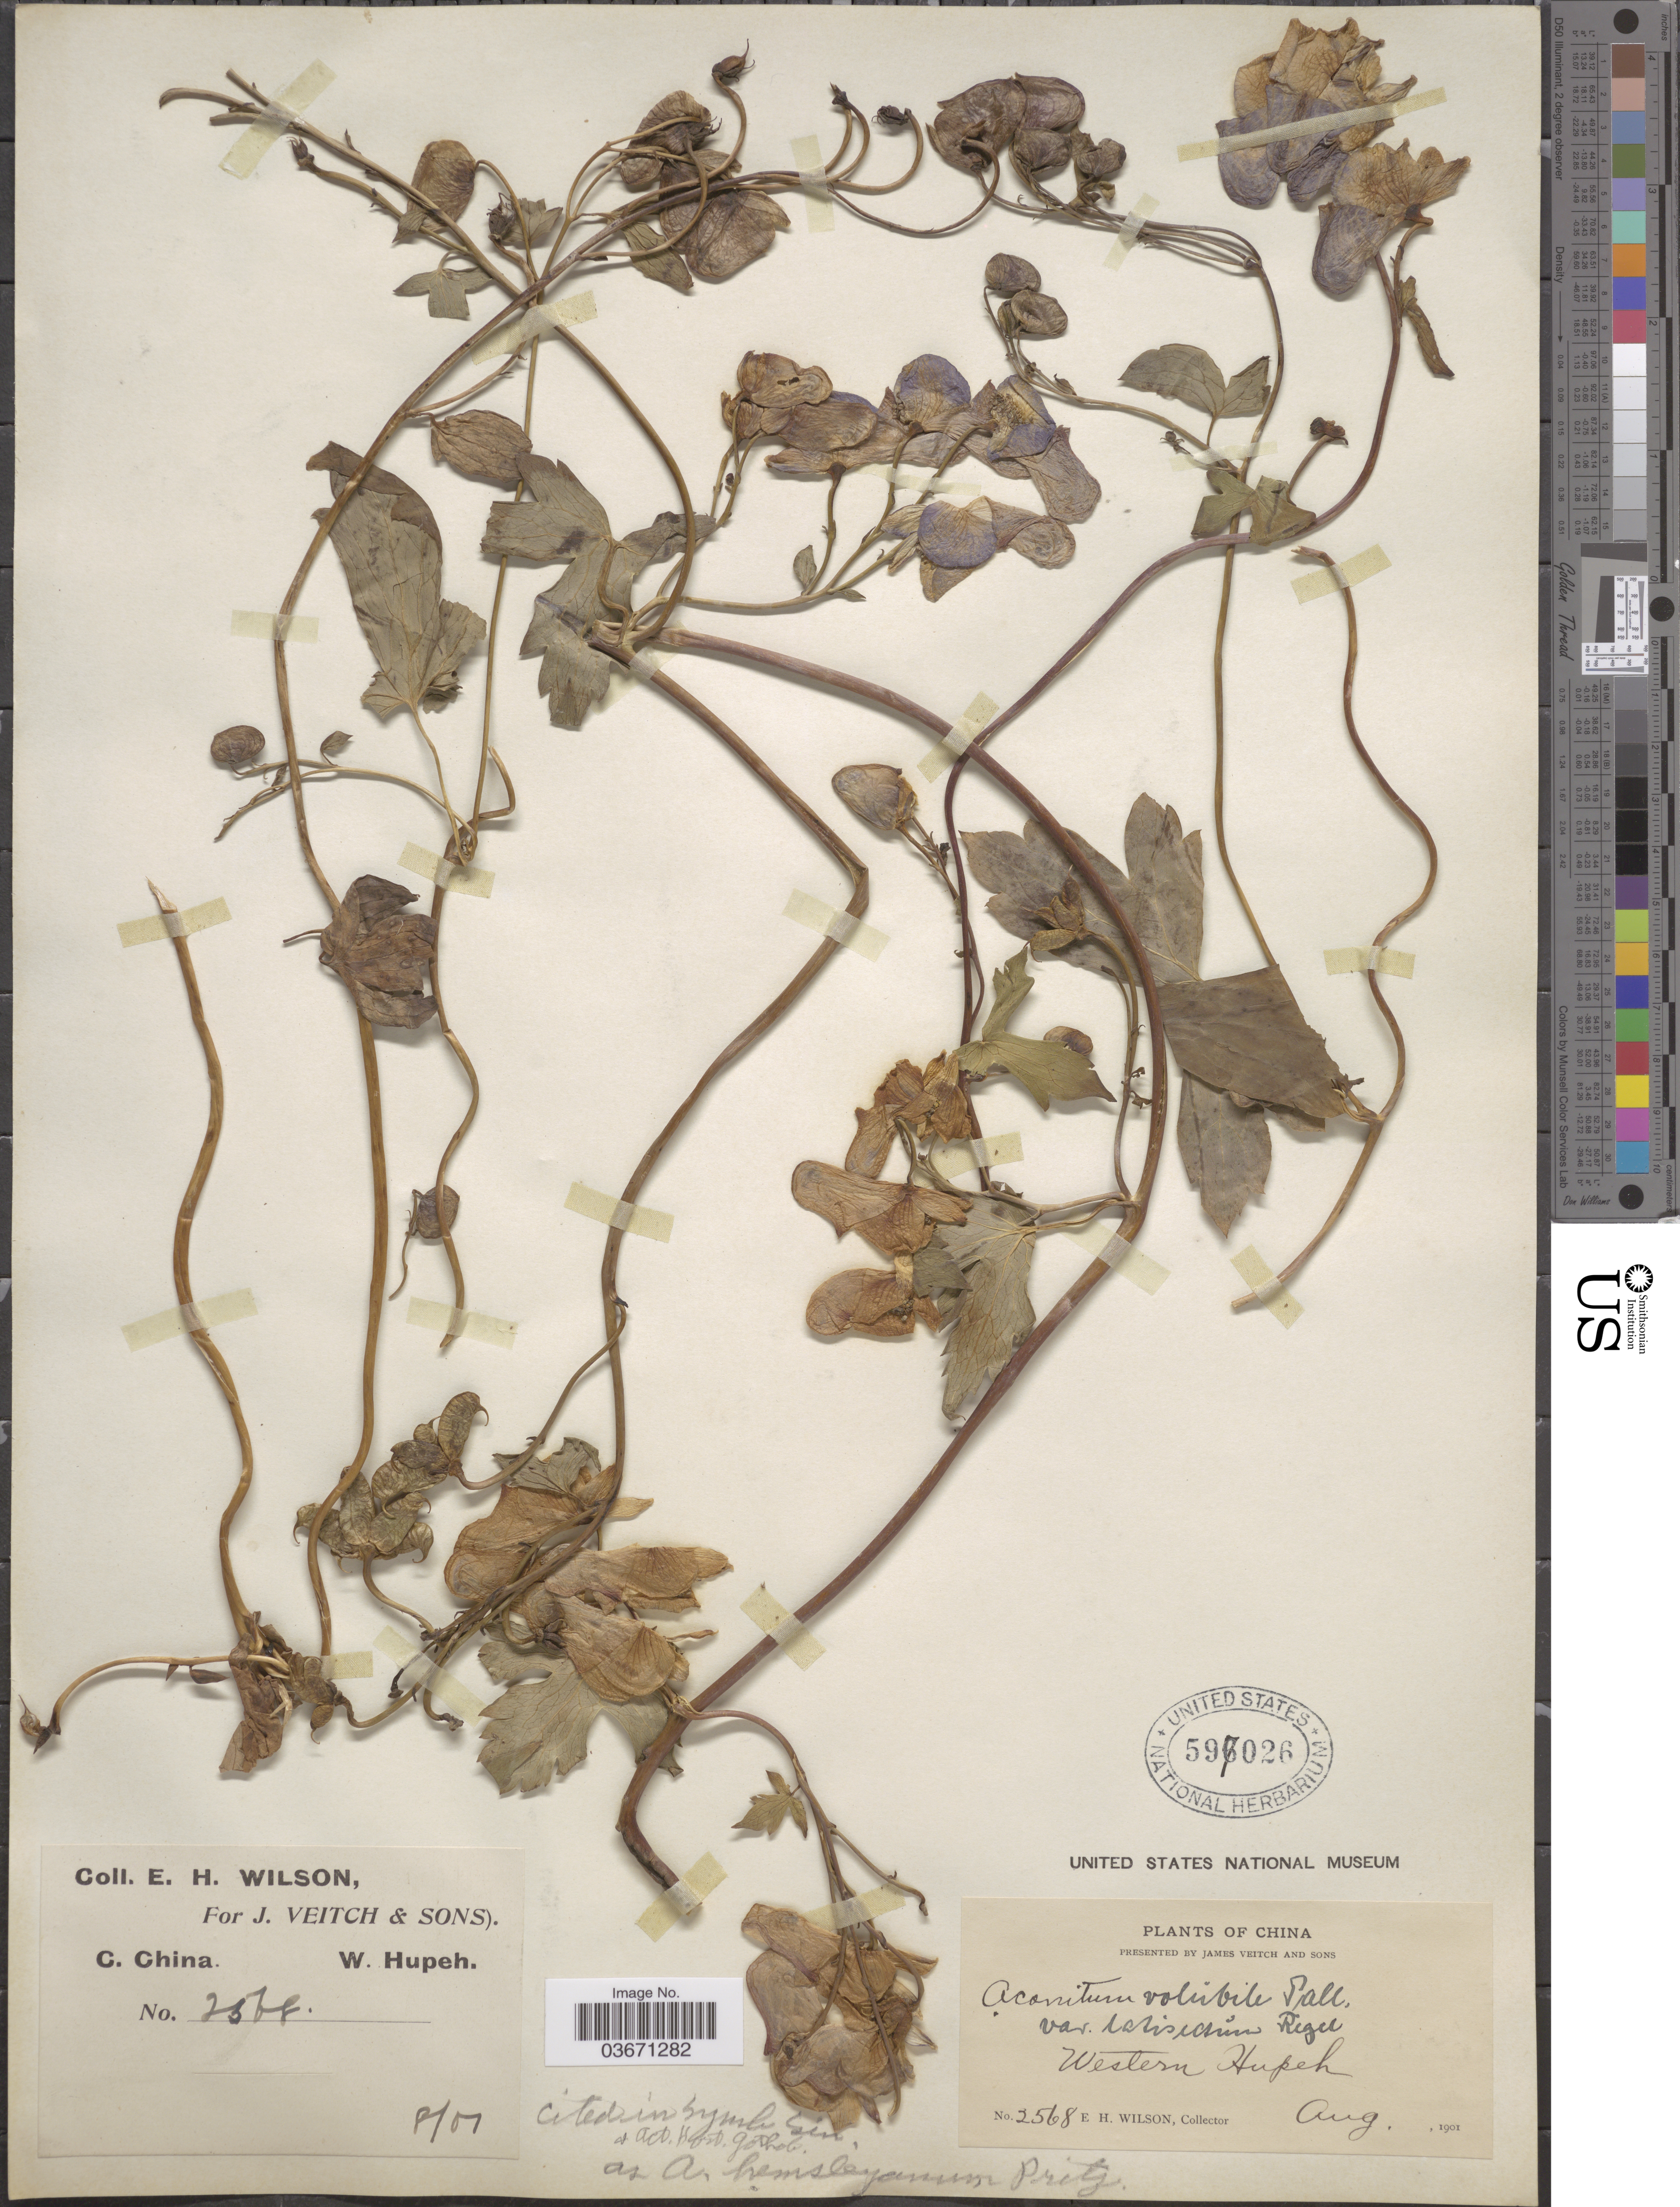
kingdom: Plantae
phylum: Tracheophyta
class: Magnoliopsida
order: Ranunculales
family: Ranunculaceae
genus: Aconitum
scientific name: Aconitum hemsleyanum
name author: E. Pritz.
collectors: E. Wilson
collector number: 2568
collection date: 1901-08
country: China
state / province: Hubei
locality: C. China, W. Hupeh. Western Hupeh.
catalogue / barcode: US 597026